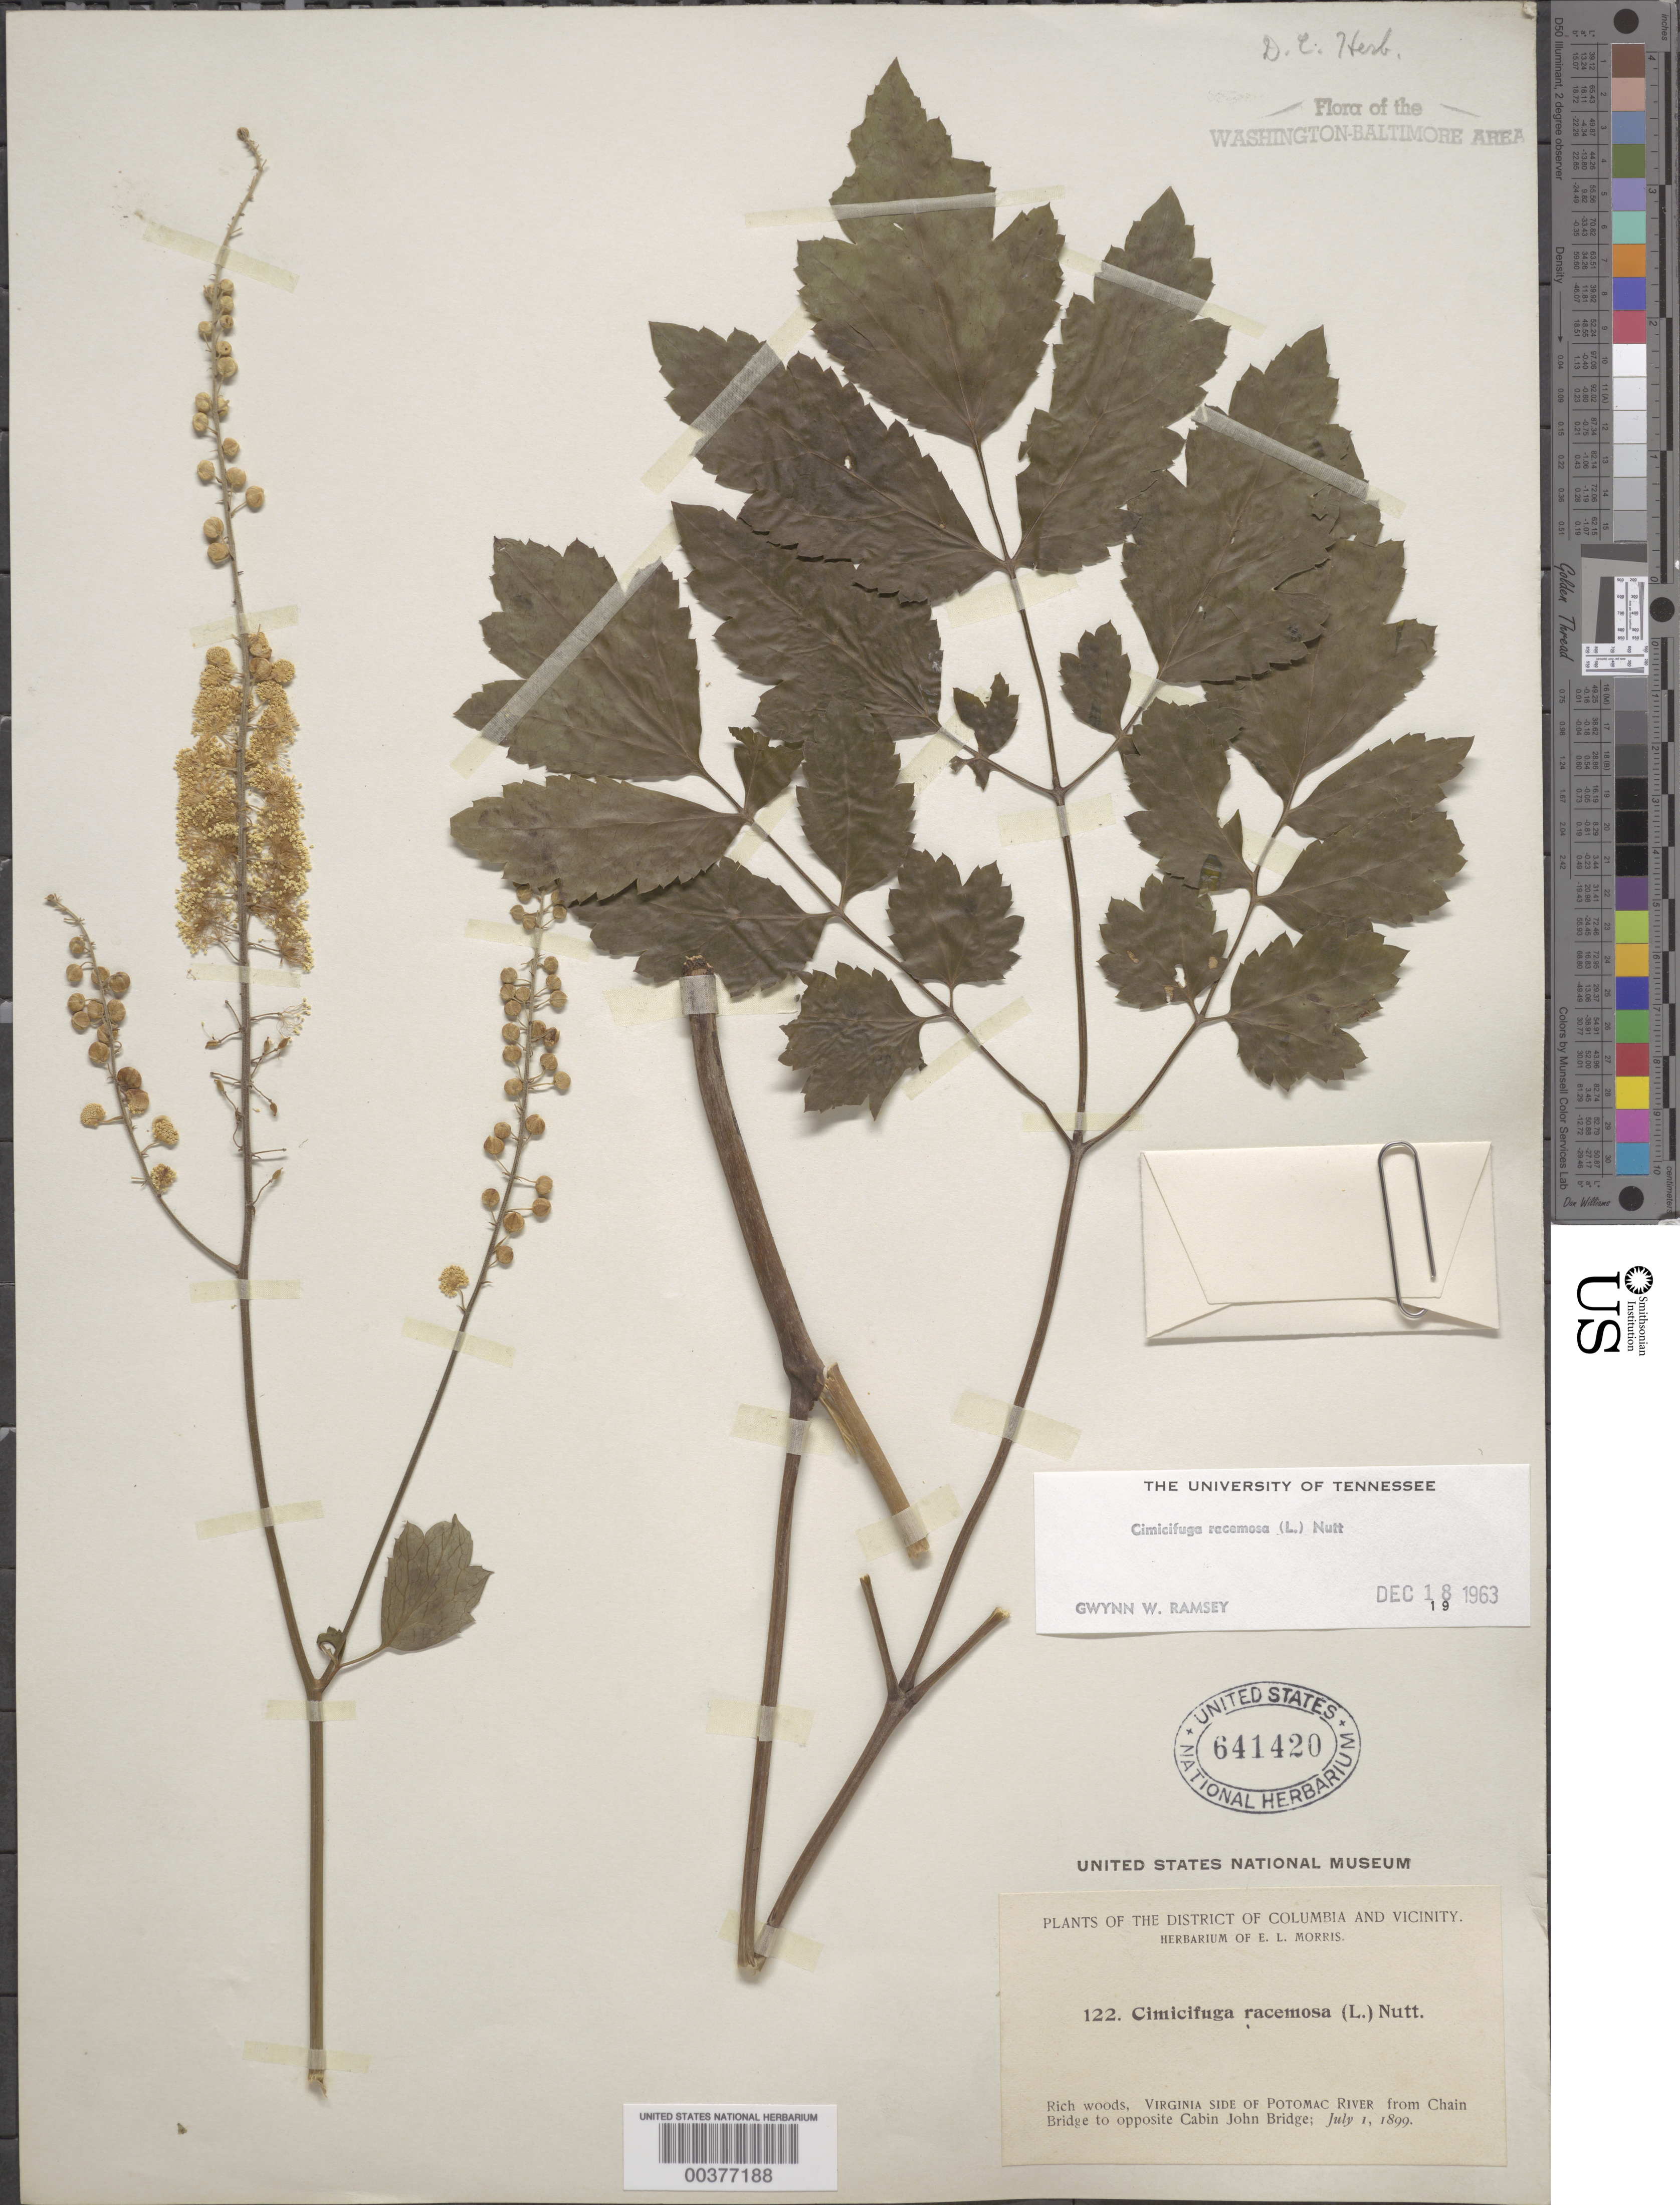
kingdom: Plantae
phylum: Tracheophyta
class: Magnoliopsida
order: Ranunculales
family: Ranunculaceae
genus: Actaea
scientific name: Actaea racemosa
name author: L.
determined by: Strong, M. T., (US), Smithsonian Institution - National Museum of Natural History (UNITED STATES)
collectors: E. L. Morris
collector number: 122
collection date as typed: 01 Jul 1899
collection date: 1899-07-01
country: United States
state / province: Virginia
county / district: Fairfax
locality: Chain Bridge to opposite Cabin John Bridge on the Potomac River C. and O. Canal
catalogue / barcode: US 641420